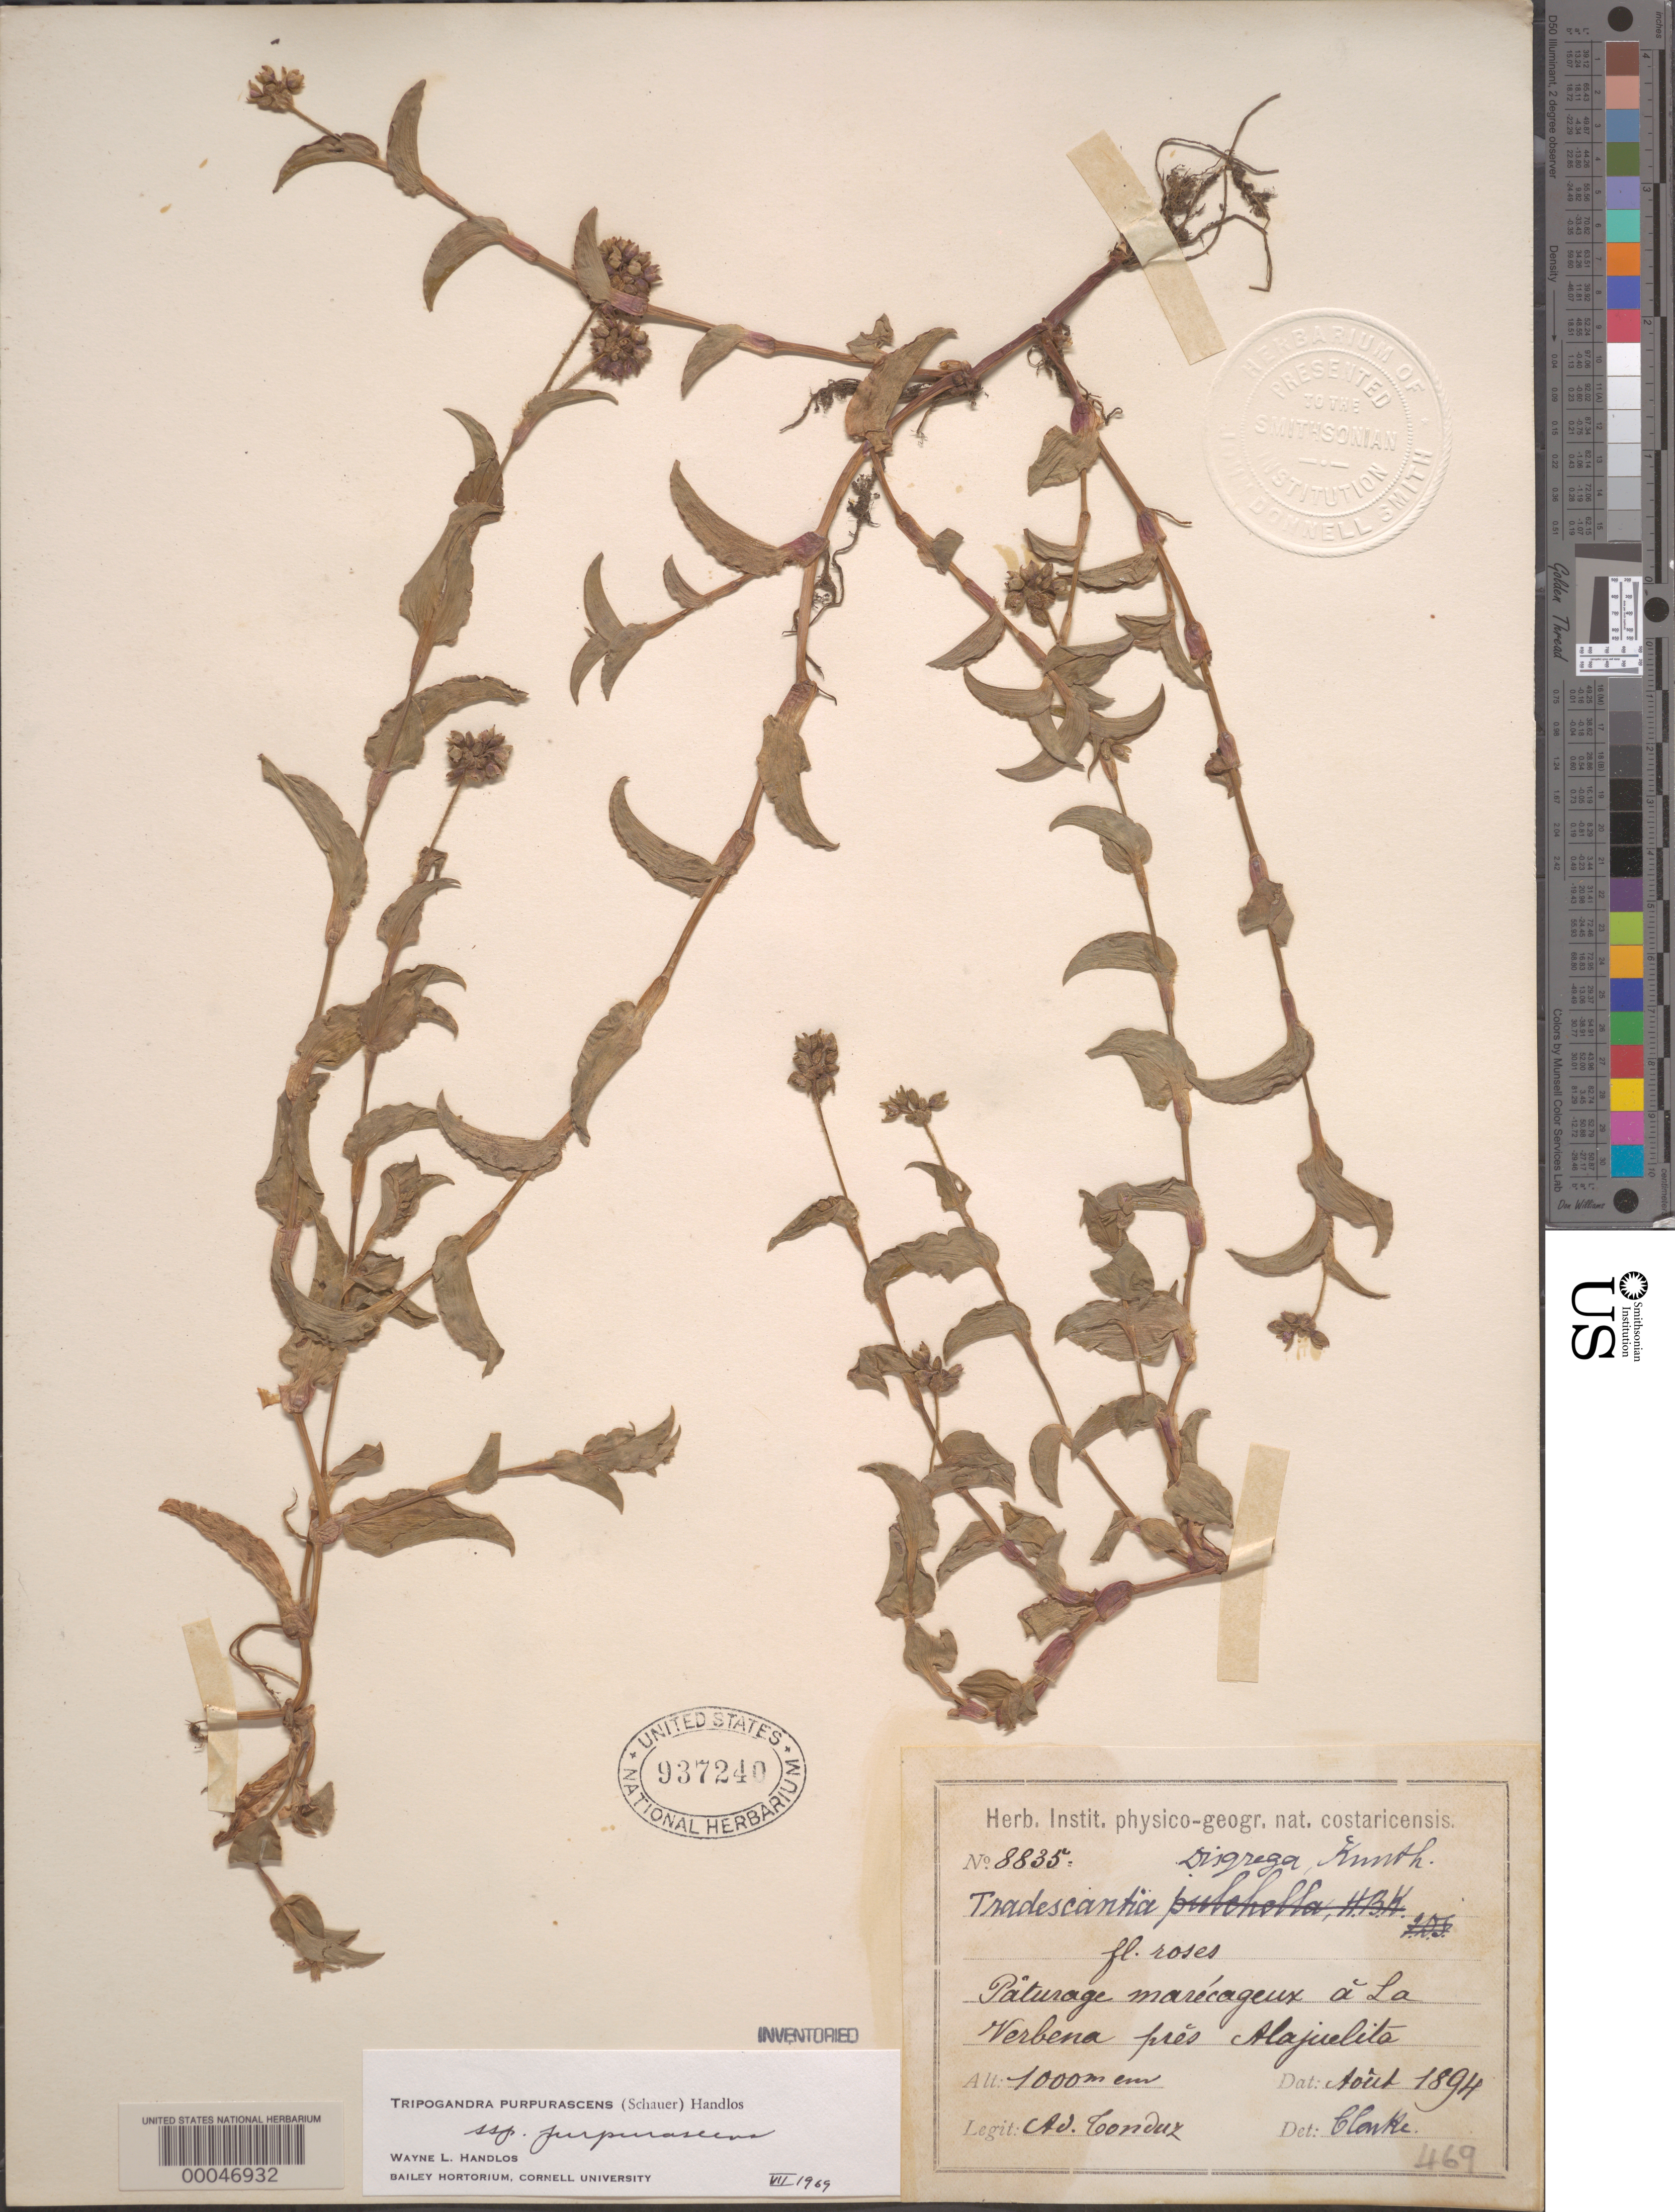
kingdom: Plantae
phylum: Tracheophyta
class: Liliopsida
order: Commelinales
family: Commelinaceae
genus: Tripogandra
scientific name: Tripogandra purpurascens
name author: (S. Schauer) Handlos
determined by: Handlos, W. L.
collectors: A. Tonduz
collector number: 8835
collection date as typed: Aug 1894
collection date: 1894-08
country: Costa Rica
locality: Near Alajuelita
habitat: Pasture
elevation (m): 1000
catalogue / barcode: US 937240